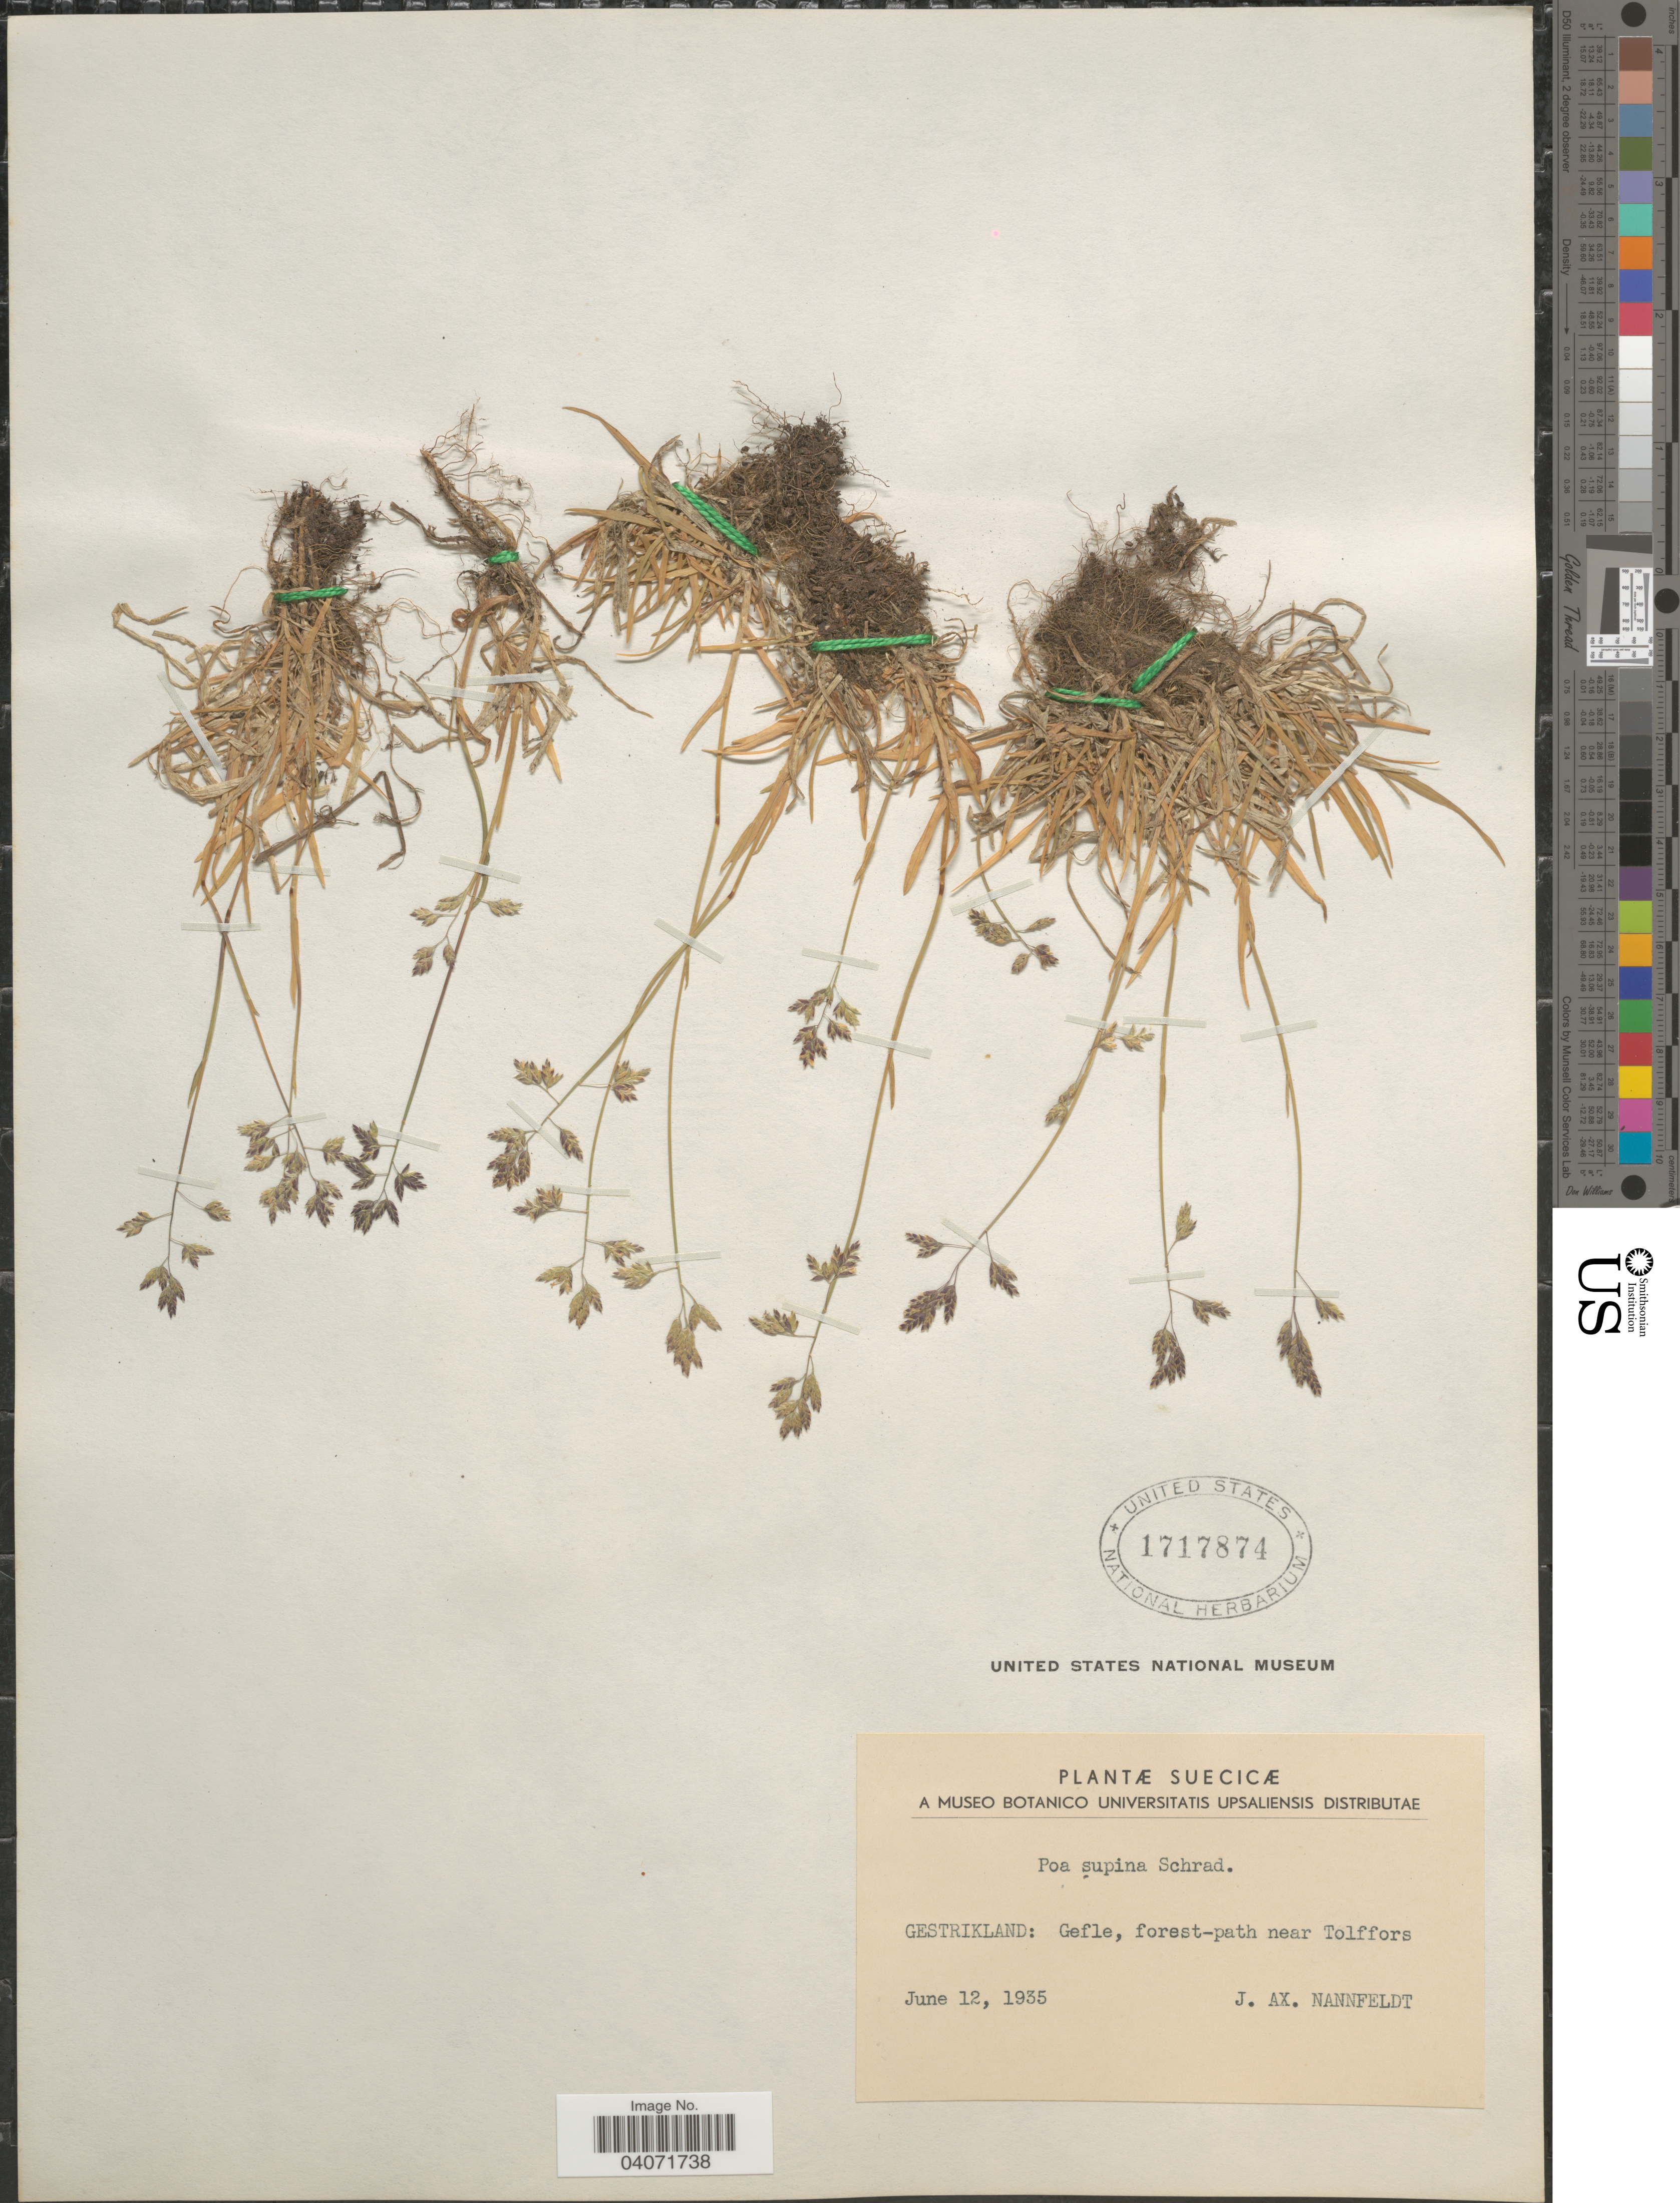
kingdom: Plantae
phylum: Tracheophyta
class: Liliopsida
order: Poales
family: Poaceae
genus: Poa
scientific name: Poa supina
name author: Schrad.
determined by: Soreng, Robert J., Research Associate (BOT), Smithsonian Institution - National Museum of Natural History (UNITED STATES)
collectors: J. Nannfeldt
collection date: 1935-06-12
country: Sweden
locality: Suecicæ. Gestrikland: Gefle, forest-path near Tolffors.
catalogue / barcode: US 1717874